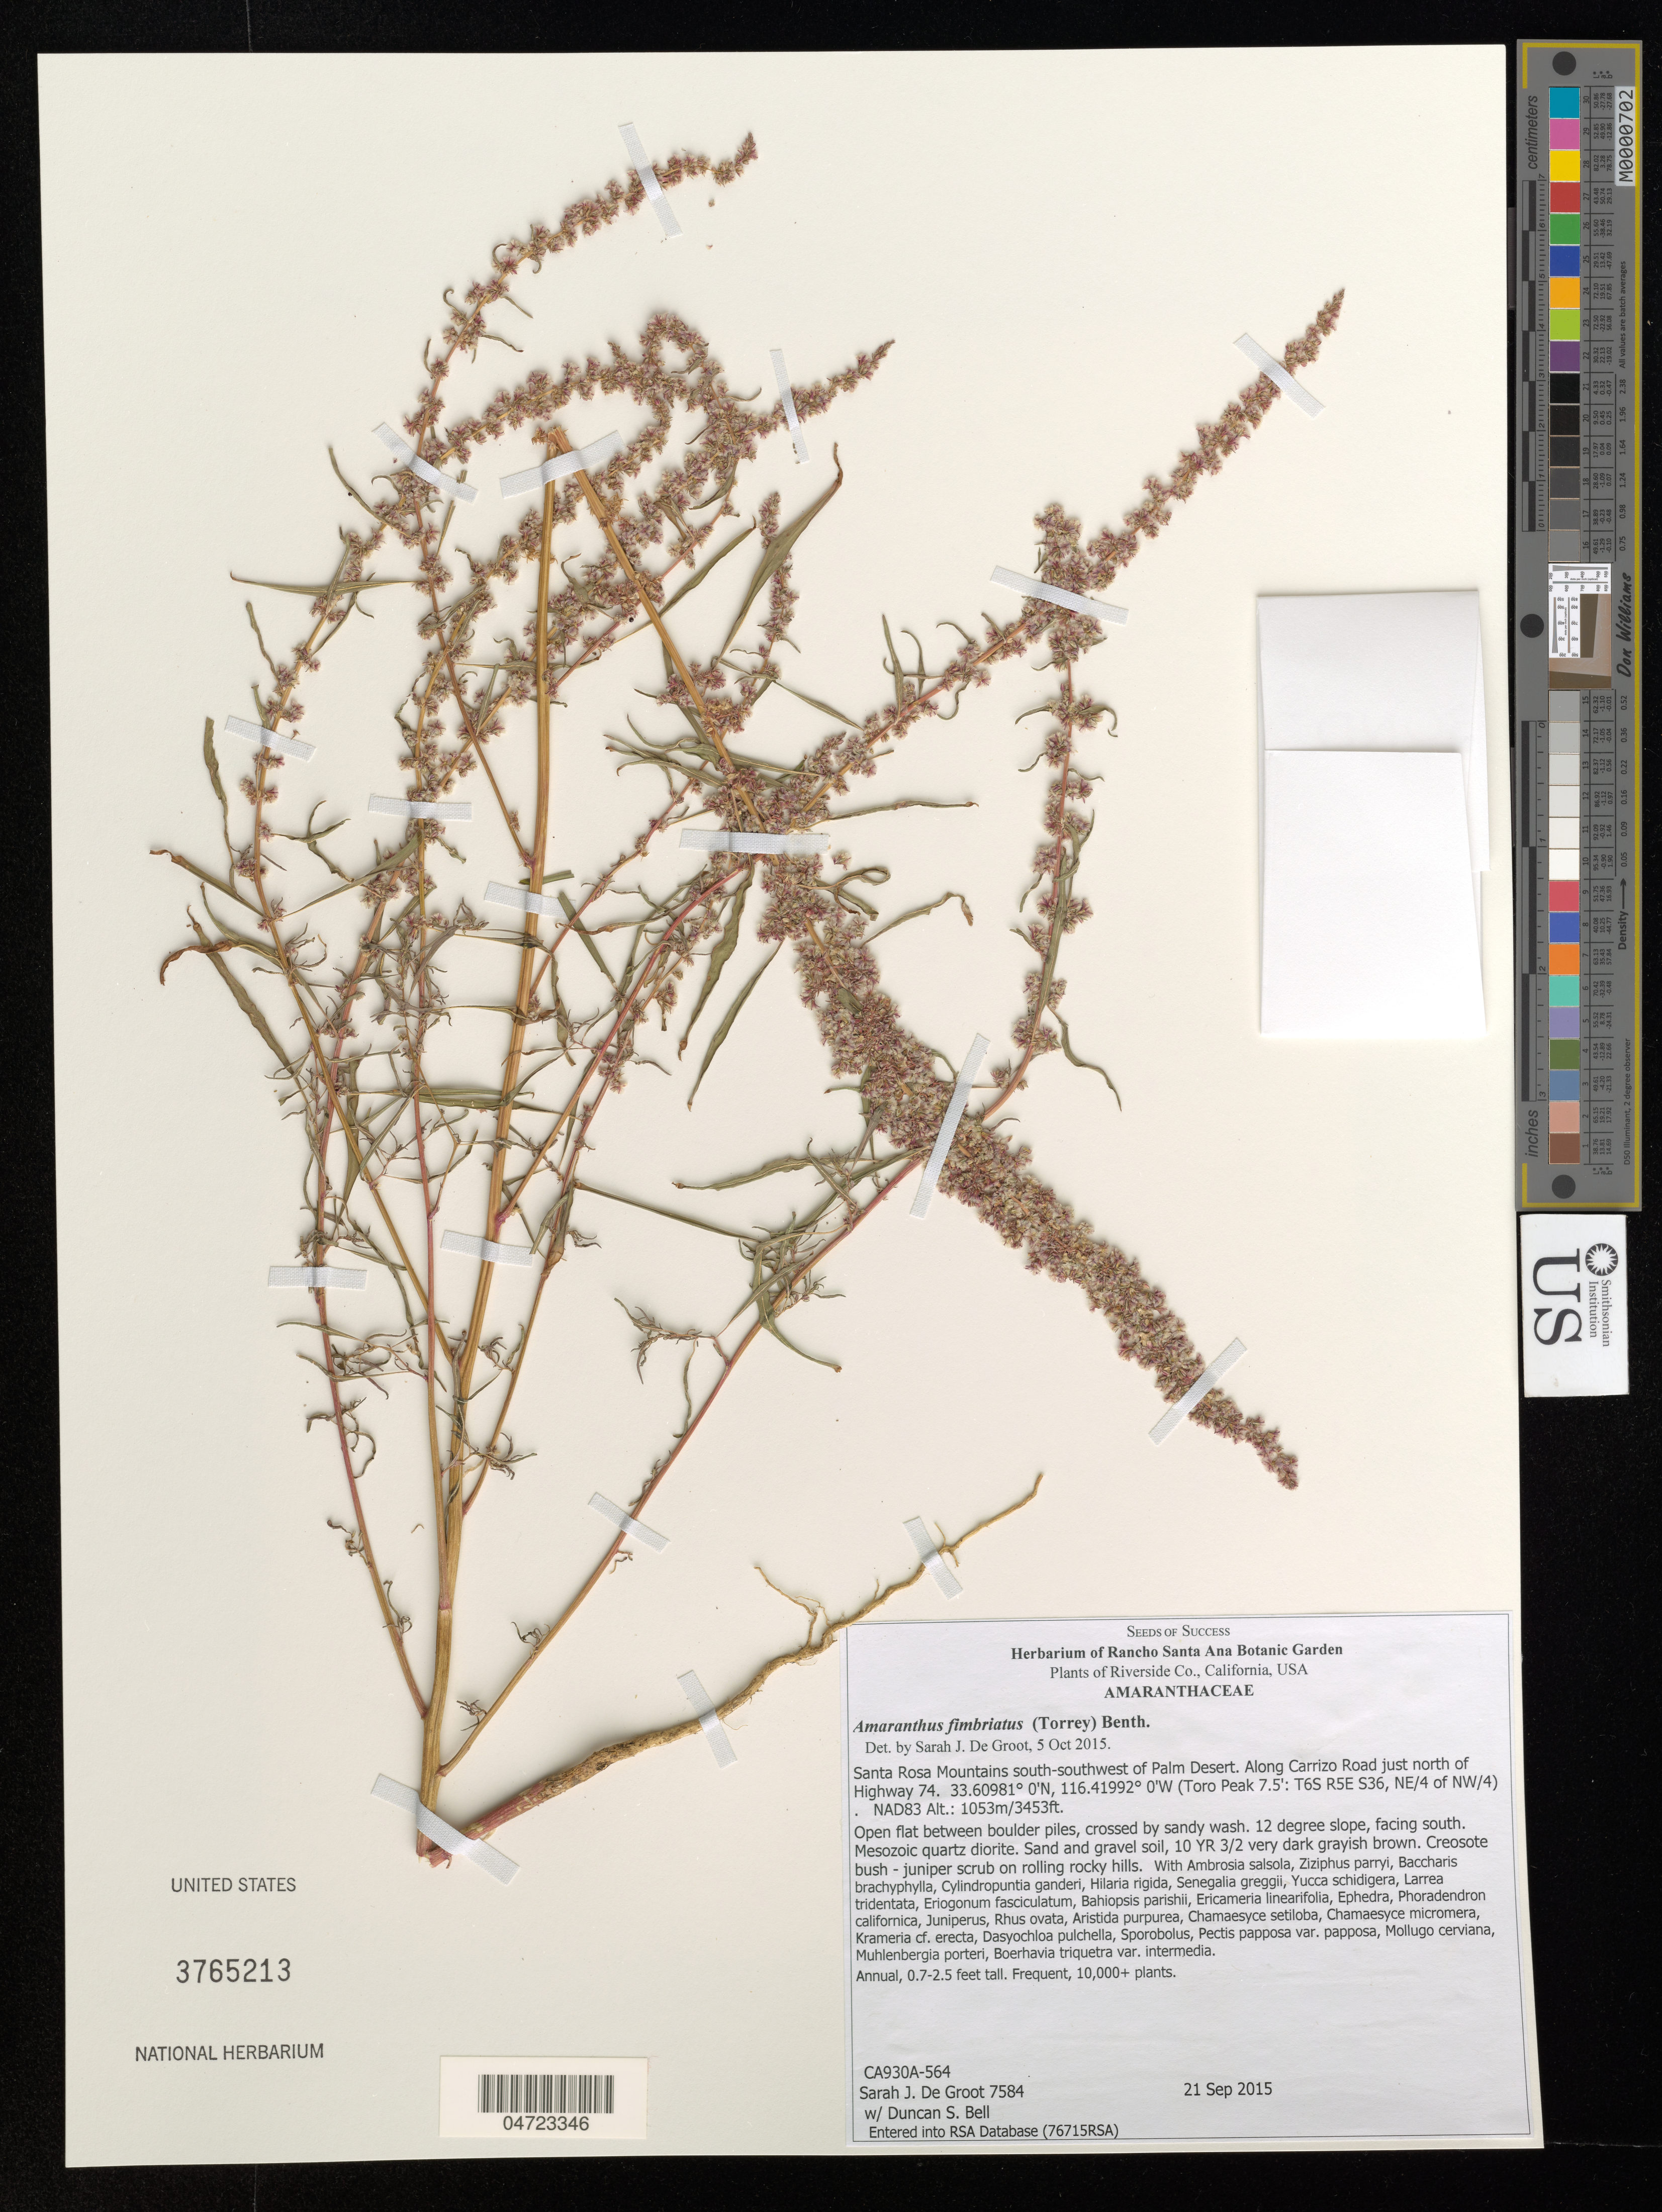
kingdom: Plantae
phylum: Tracheophyta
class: Magnoliopsida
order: Caryophyllales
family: Amaranthaceae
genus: Amaranthus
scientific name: Amaranthus fimbriatus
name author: (Torr.) Benth. ex S. Watson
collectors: S. De Groot & D. S. Bell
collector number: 7584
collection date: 2015-09-21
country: United States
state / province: California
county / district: Riverside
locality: Riverside Co. Santa Rosa Mountains south-southwest of Palm Desert. Along Carrizo Road just north of Highway 74. (Toro Peak 7.5': T6S R5E S36, NE/4 of NW/4).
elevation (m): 1053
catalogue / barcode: US 3765213